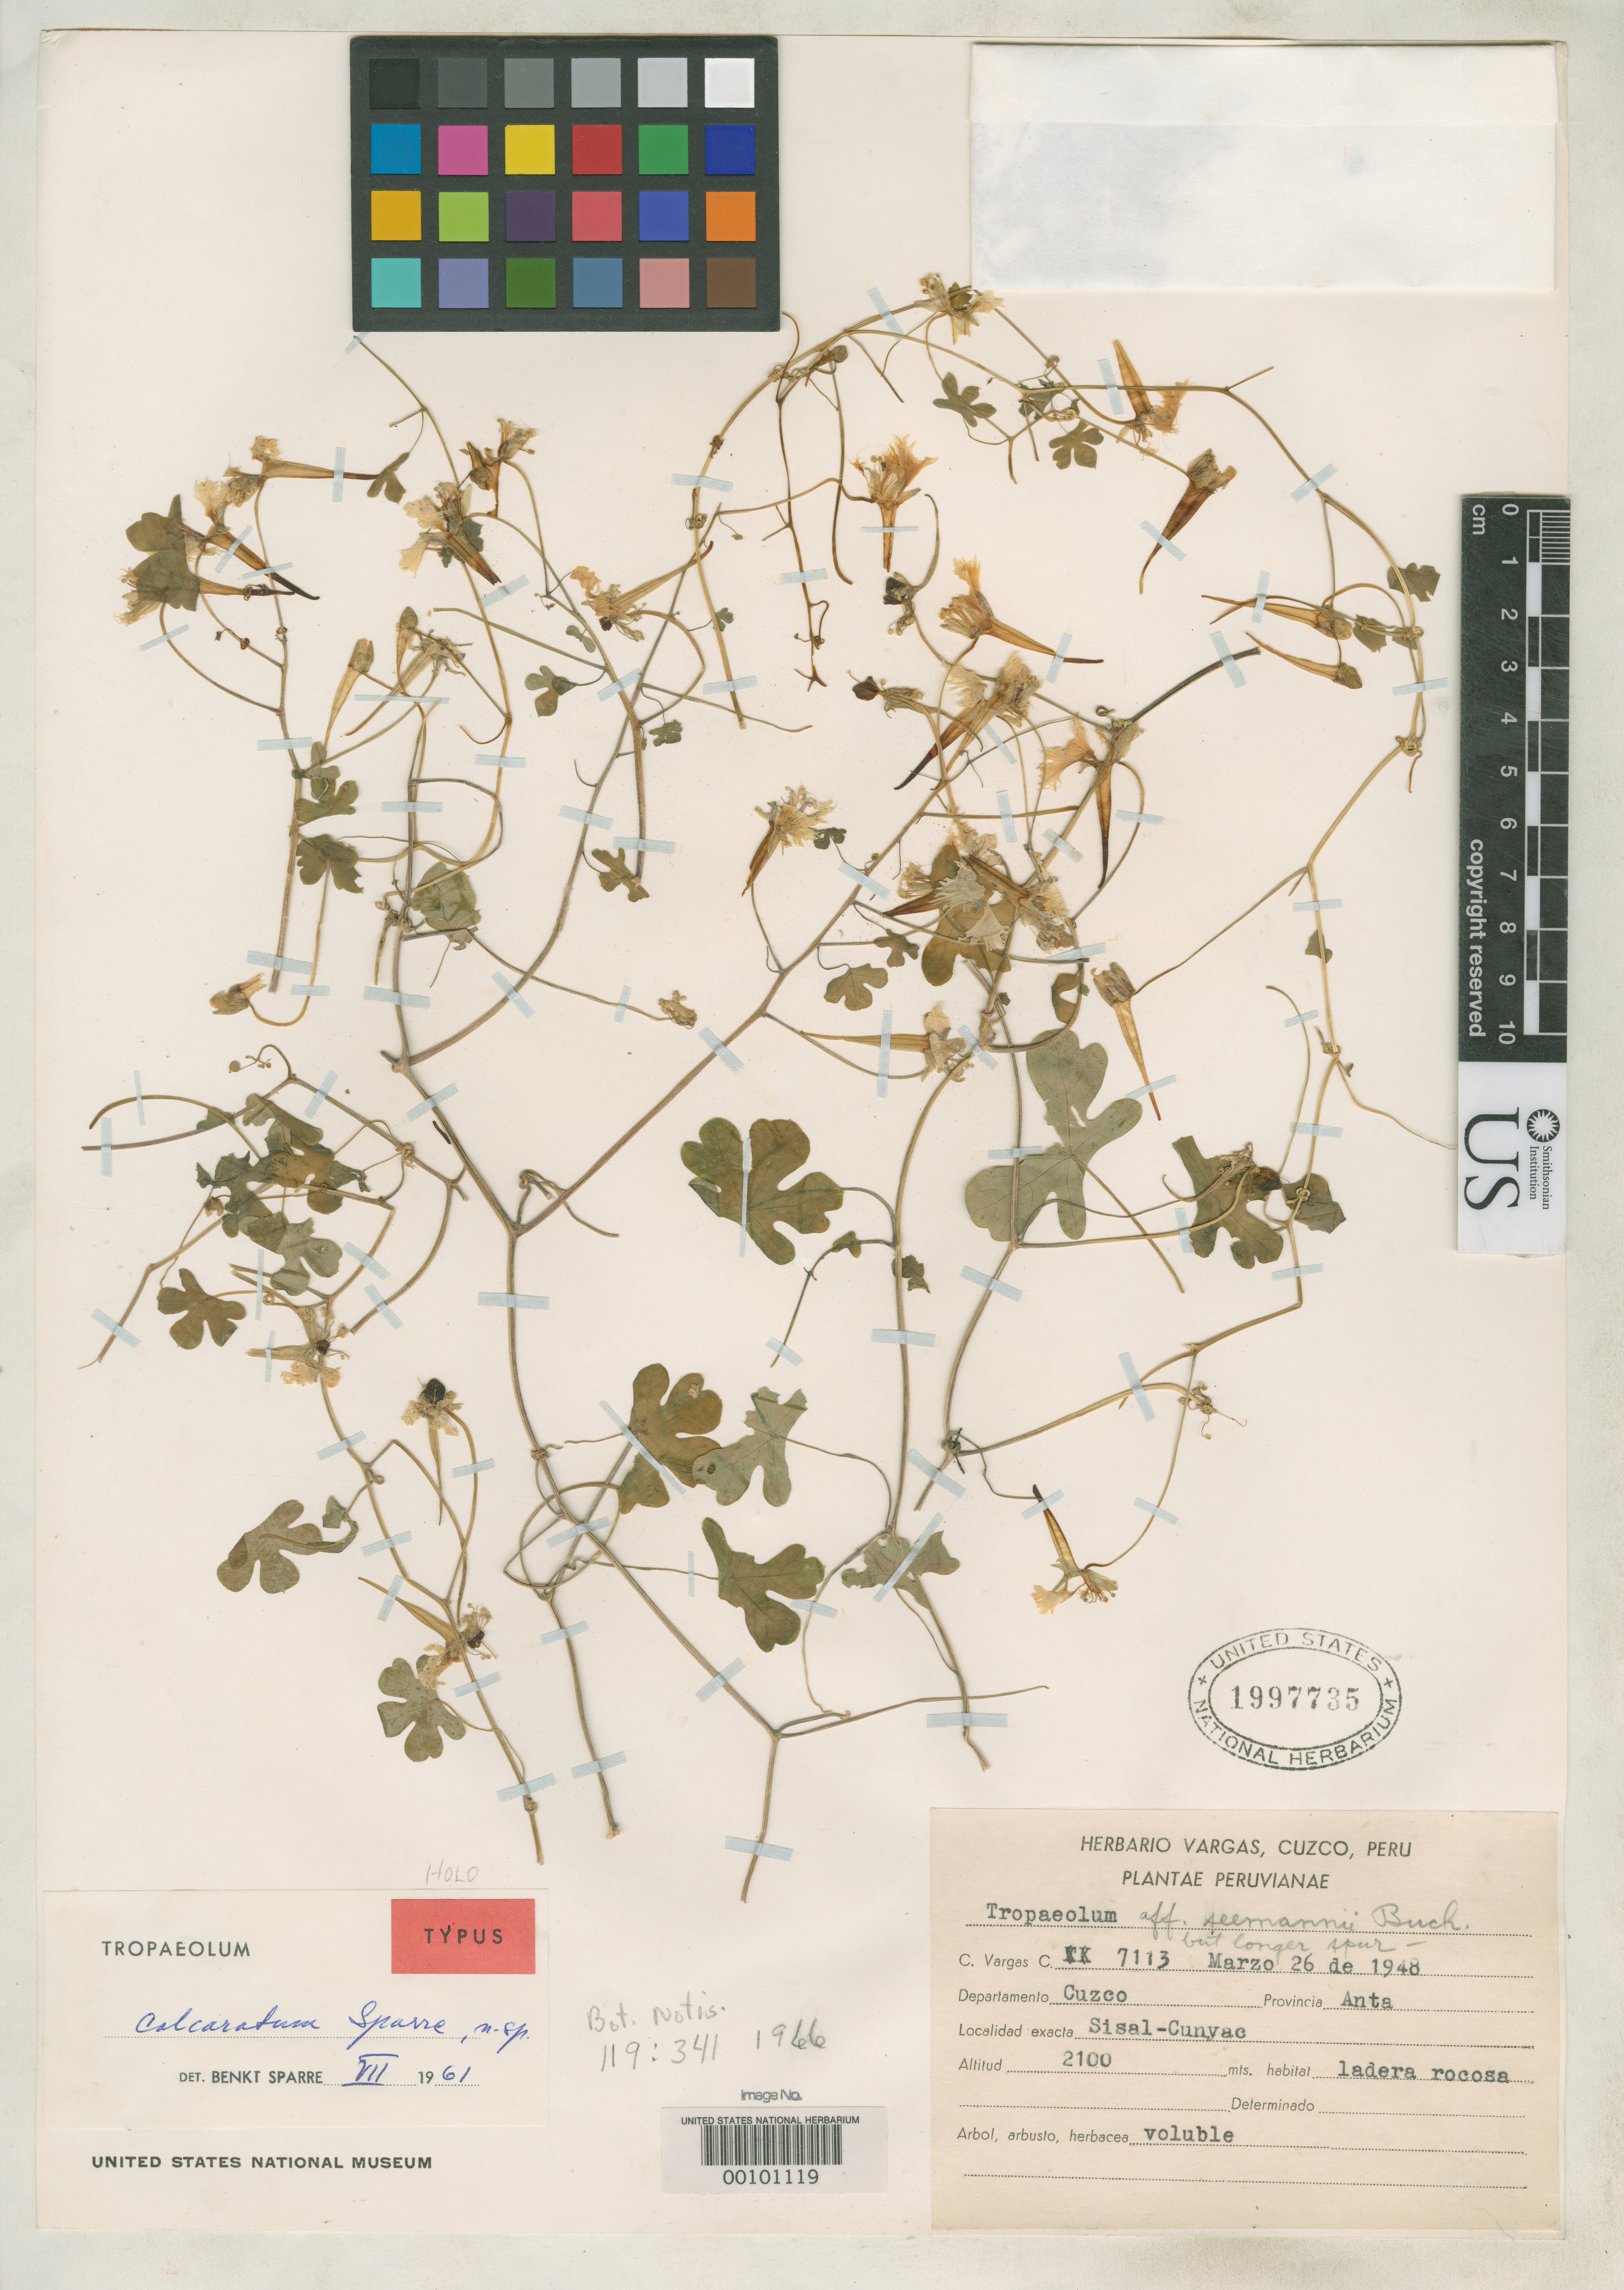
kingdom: Plantae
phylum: Tracheophyta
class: Magnoliopsida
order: Brassicales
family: Tropaeolaceae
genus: Tropaeolum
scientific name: Tropaeolum calcaratum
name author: Sparre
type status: Holotype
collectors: C. Vargas Calderón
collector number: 7113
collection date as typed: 26 Mar 1948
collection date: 1948-03-26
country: Peru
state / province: Cusco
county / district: Anta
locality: Sisal-Cunyac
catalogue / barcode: US 1997735